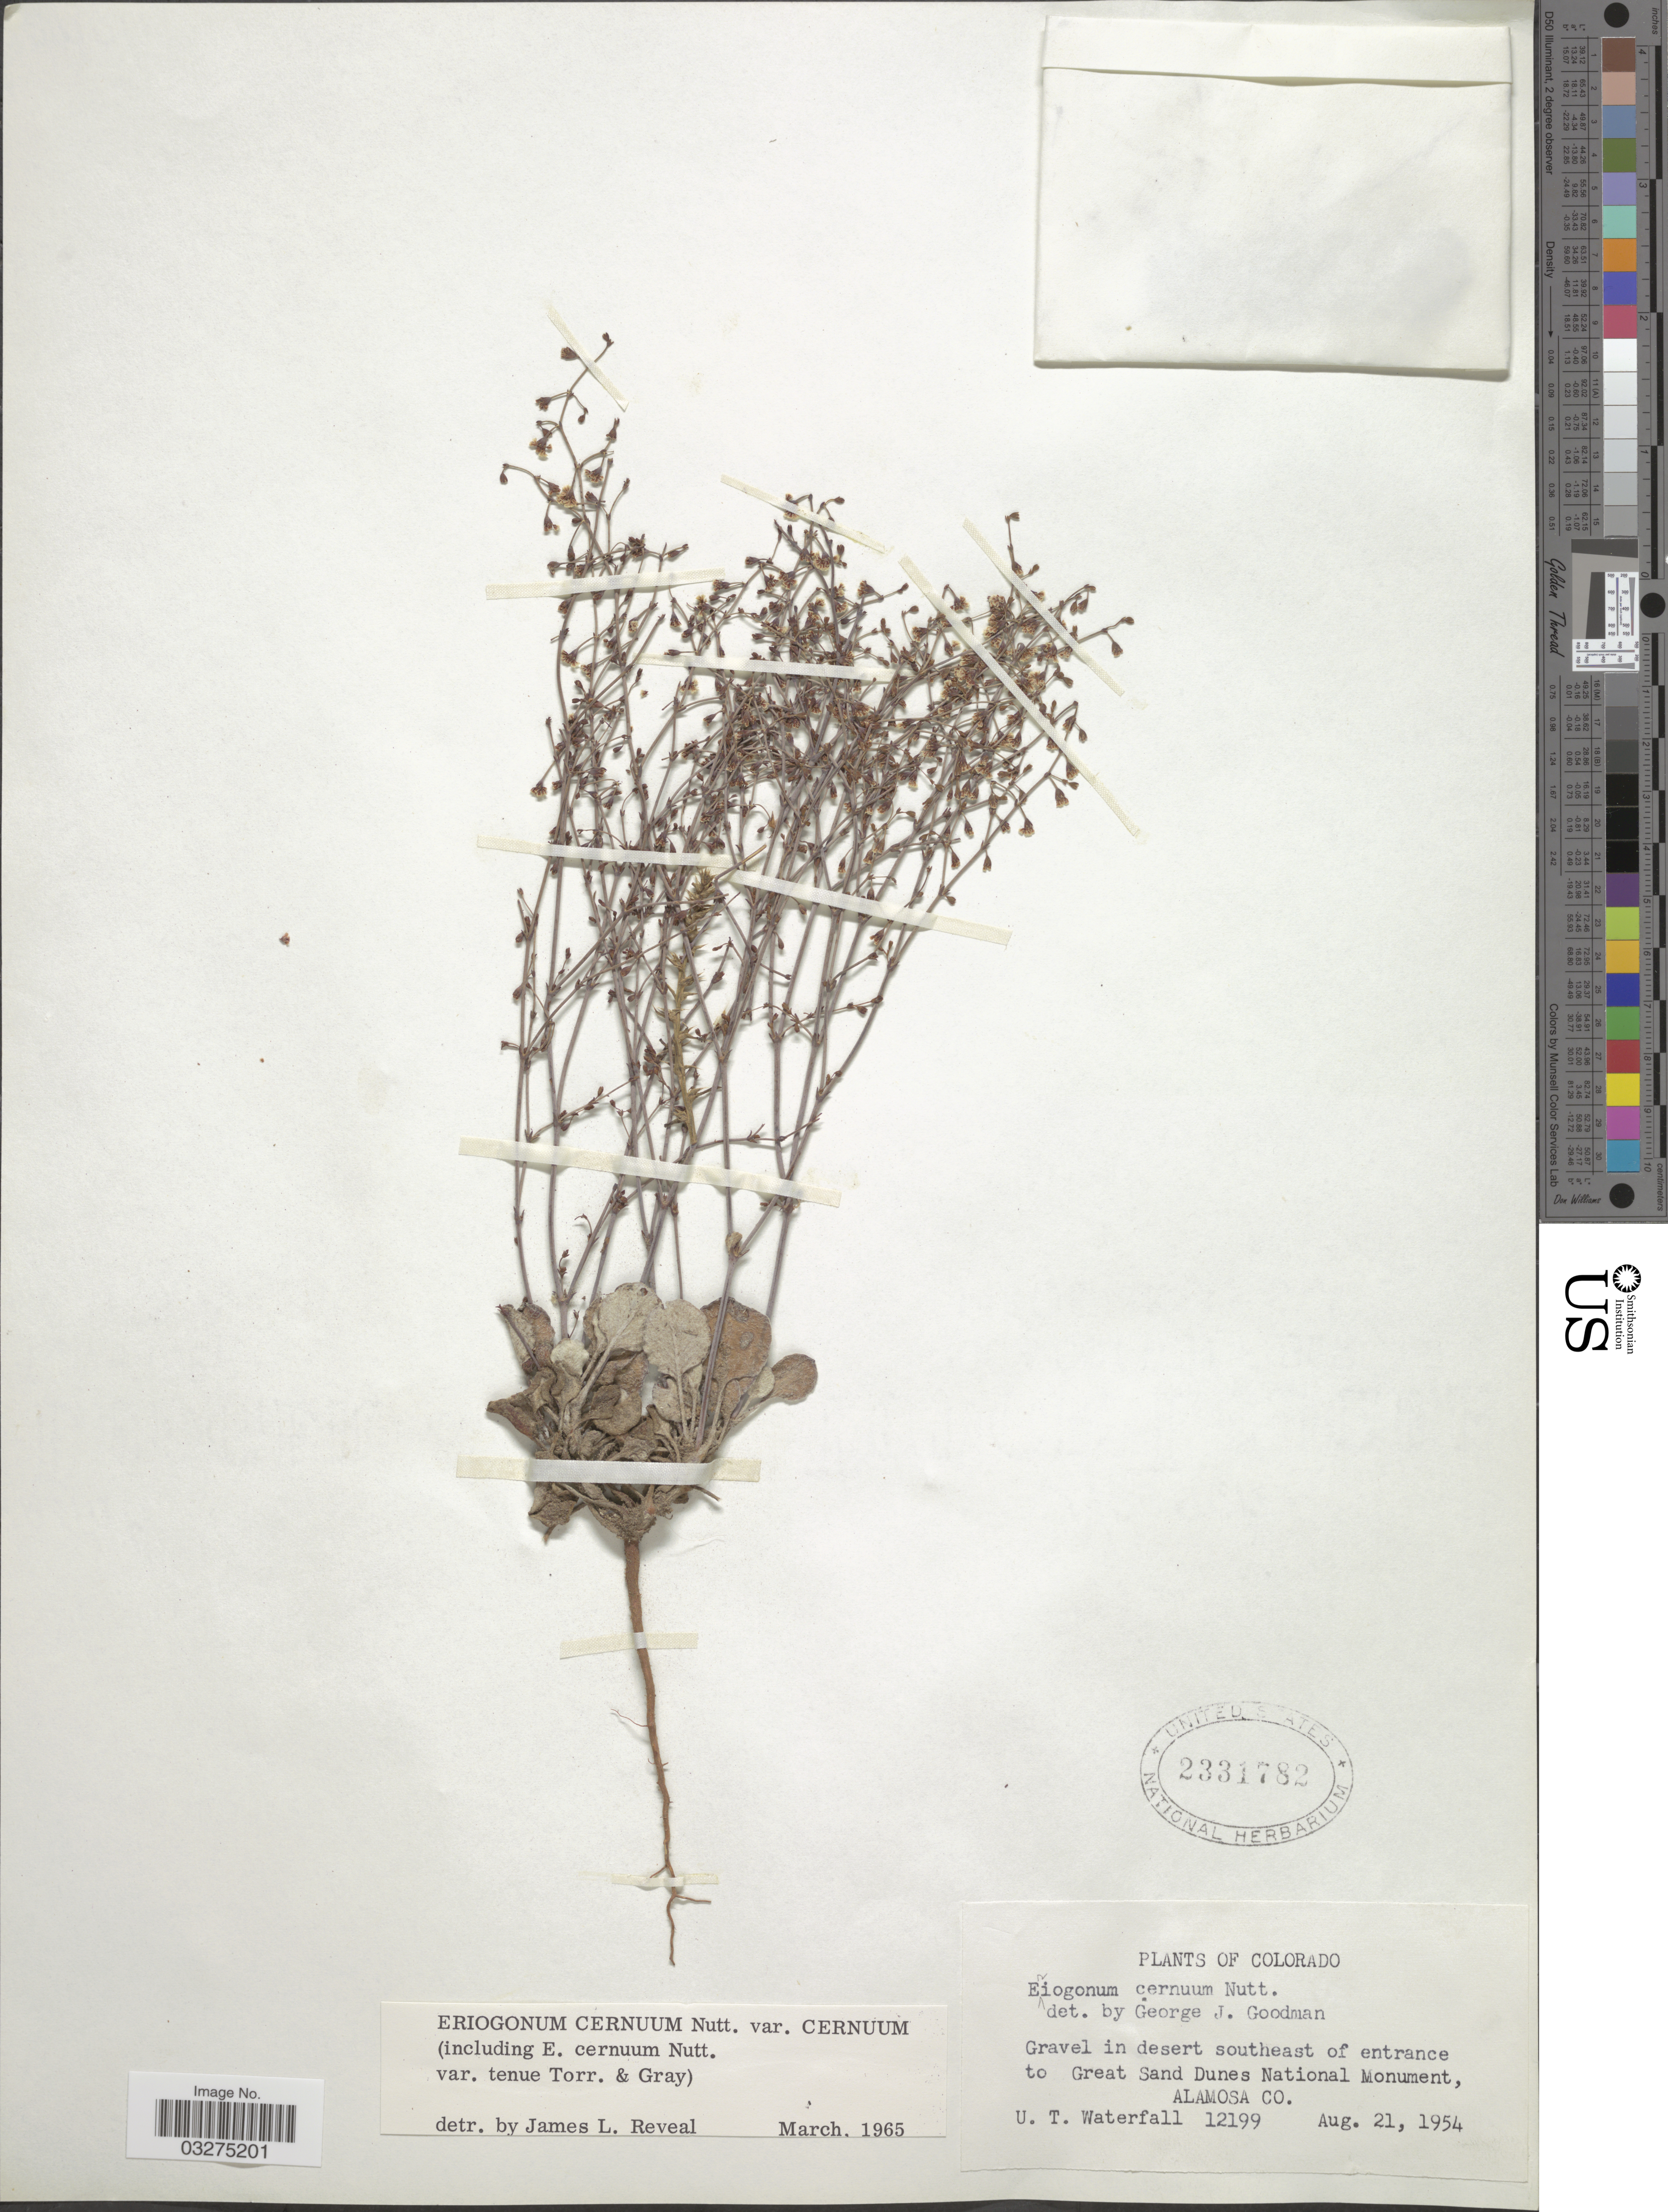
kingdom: Plantae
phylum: Tracheophyta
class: Magnoliopsida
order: Caryophyllales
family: Polygonaceae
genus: Eriogonum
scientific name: Eriogonum cernuum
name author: Nutt.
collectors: U. T. Waterfall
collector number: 12199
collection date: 1954-08-21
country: United States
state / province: Colorado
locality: Gravel in desert southeast of entrance to Great Sand Dunes National Monument, Alamosa Co.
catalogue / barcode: US 2331782